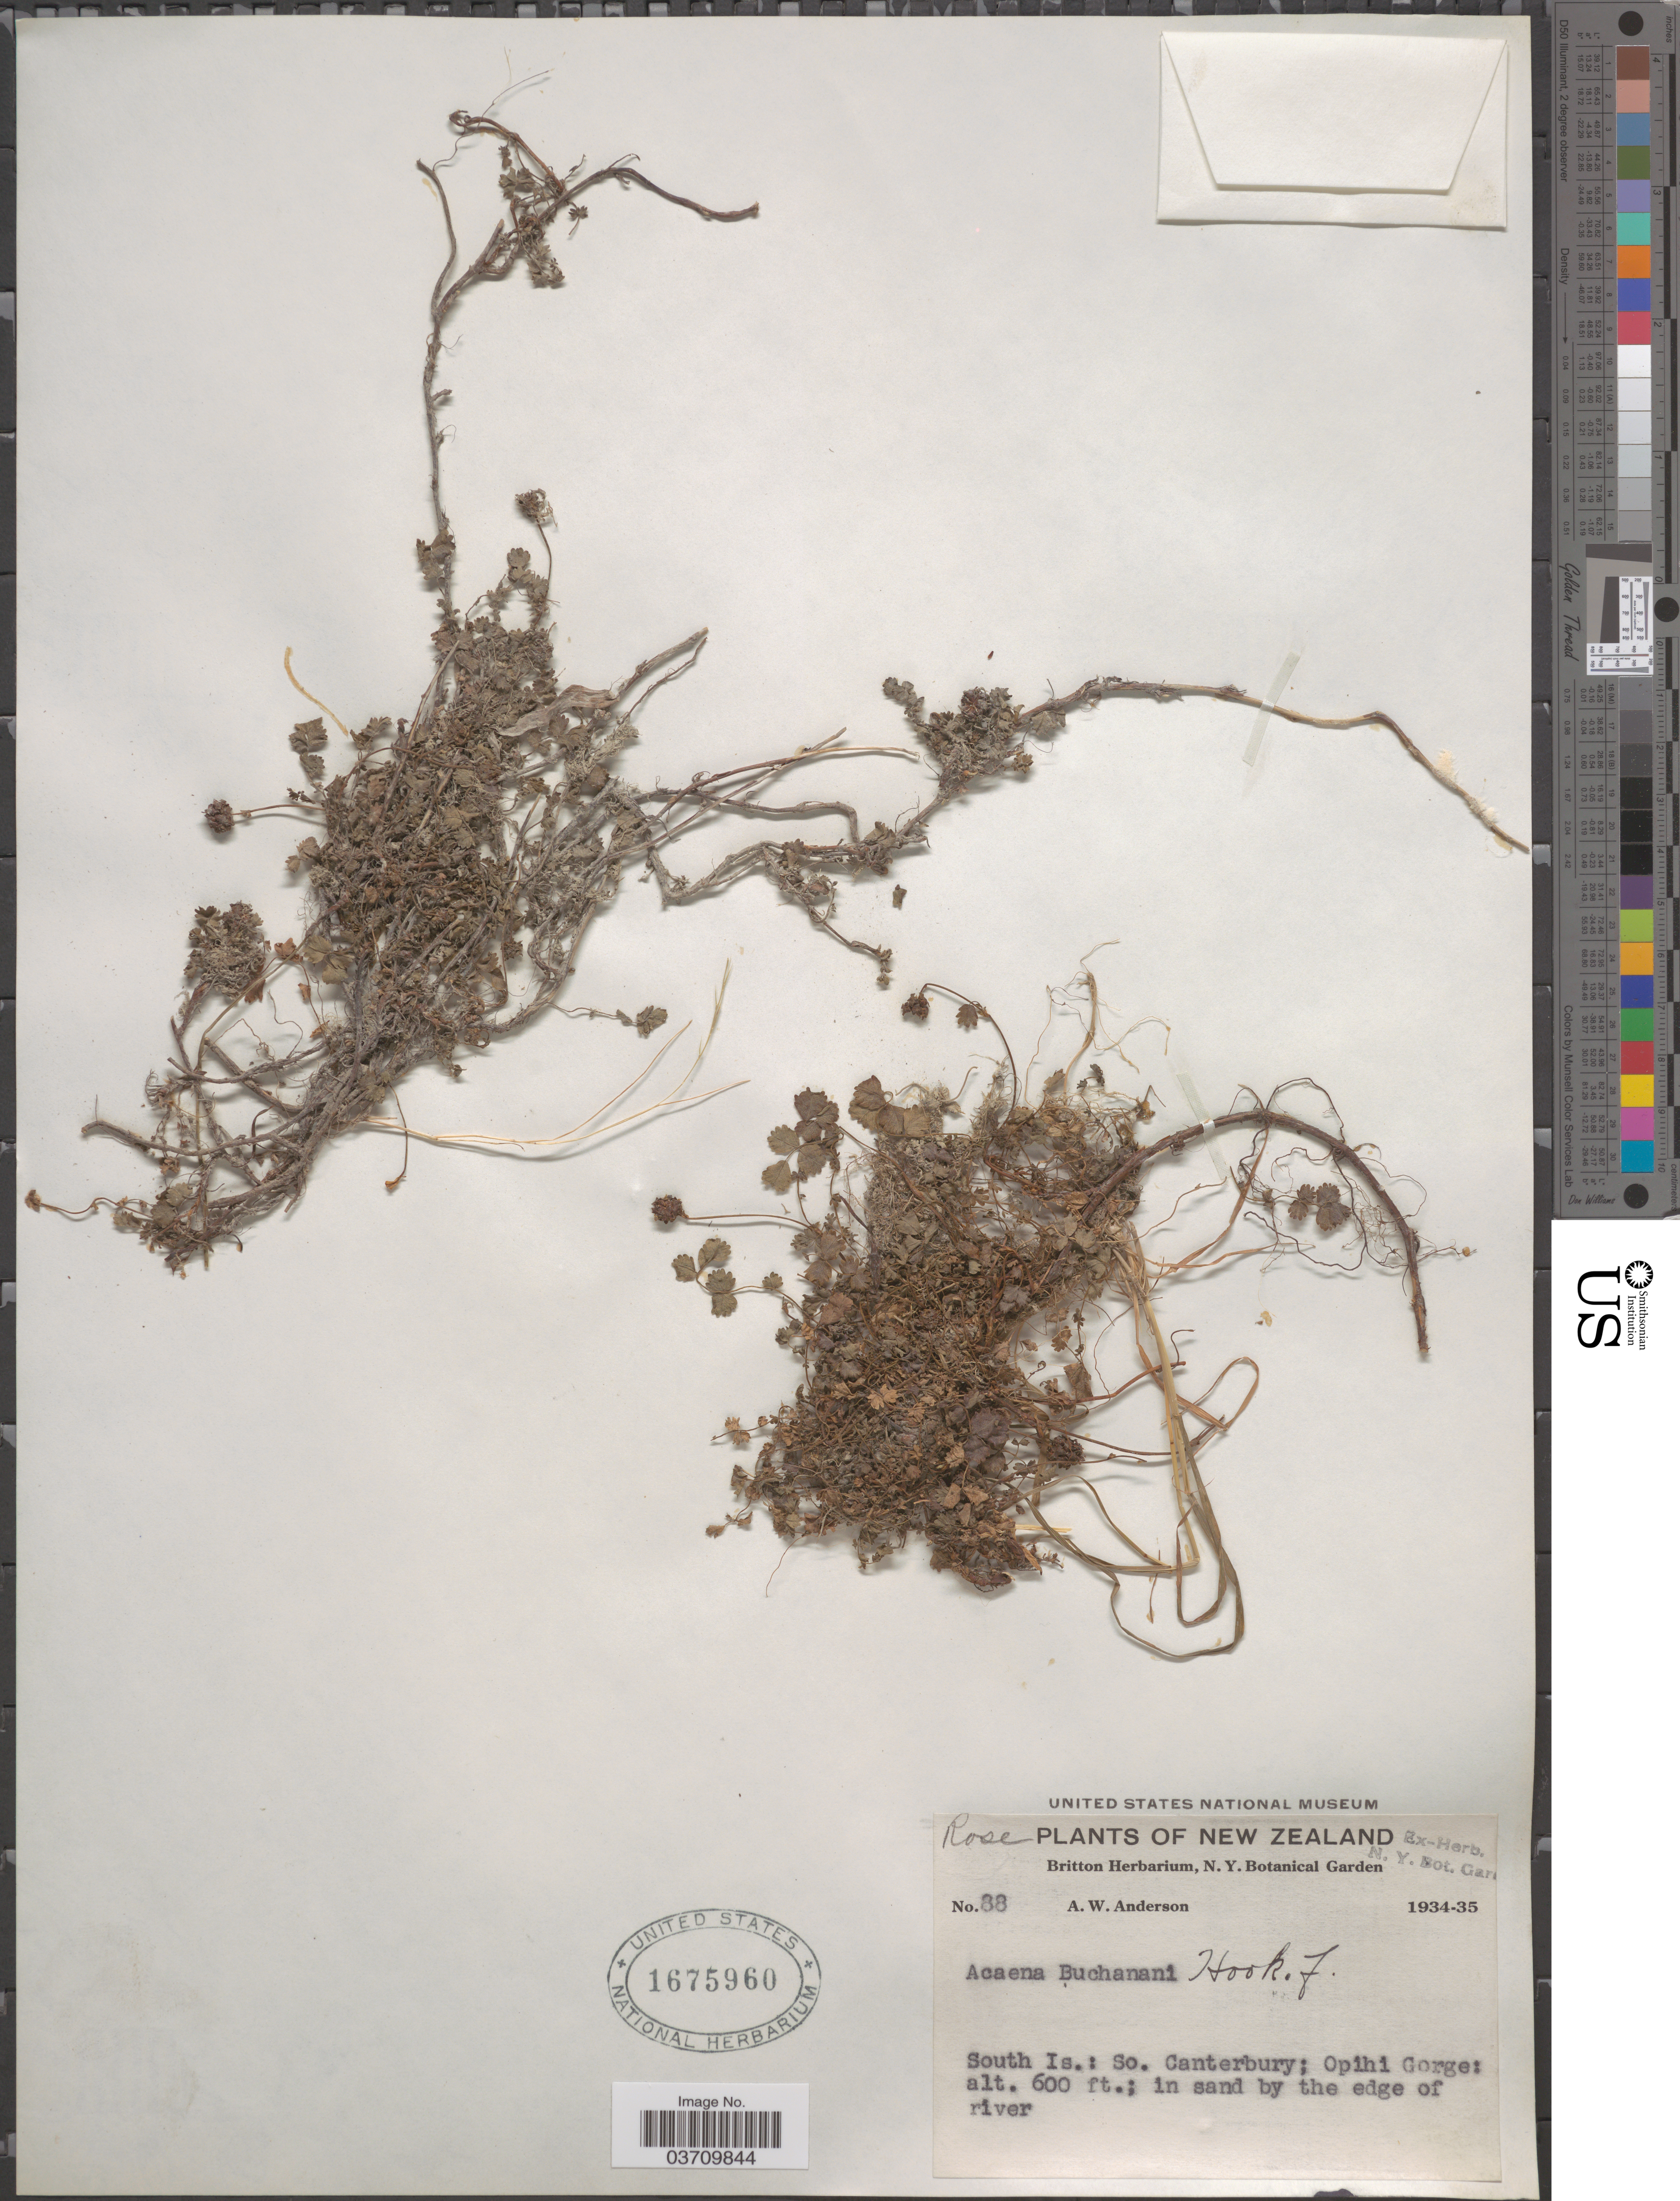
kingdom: Plantae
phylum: Tracheophyta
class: Magnoliopsida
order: Rosales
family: Rosaceae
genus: Acaena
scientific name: Acaena buchananii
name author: Hook. f.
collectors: A. W. Anderson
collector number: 88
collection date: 1934/1935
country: New Zealand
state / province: Canterbury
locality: South Is.: So. Canterbury; Opihi Gorge.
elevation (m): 183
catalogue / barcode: US 1675960